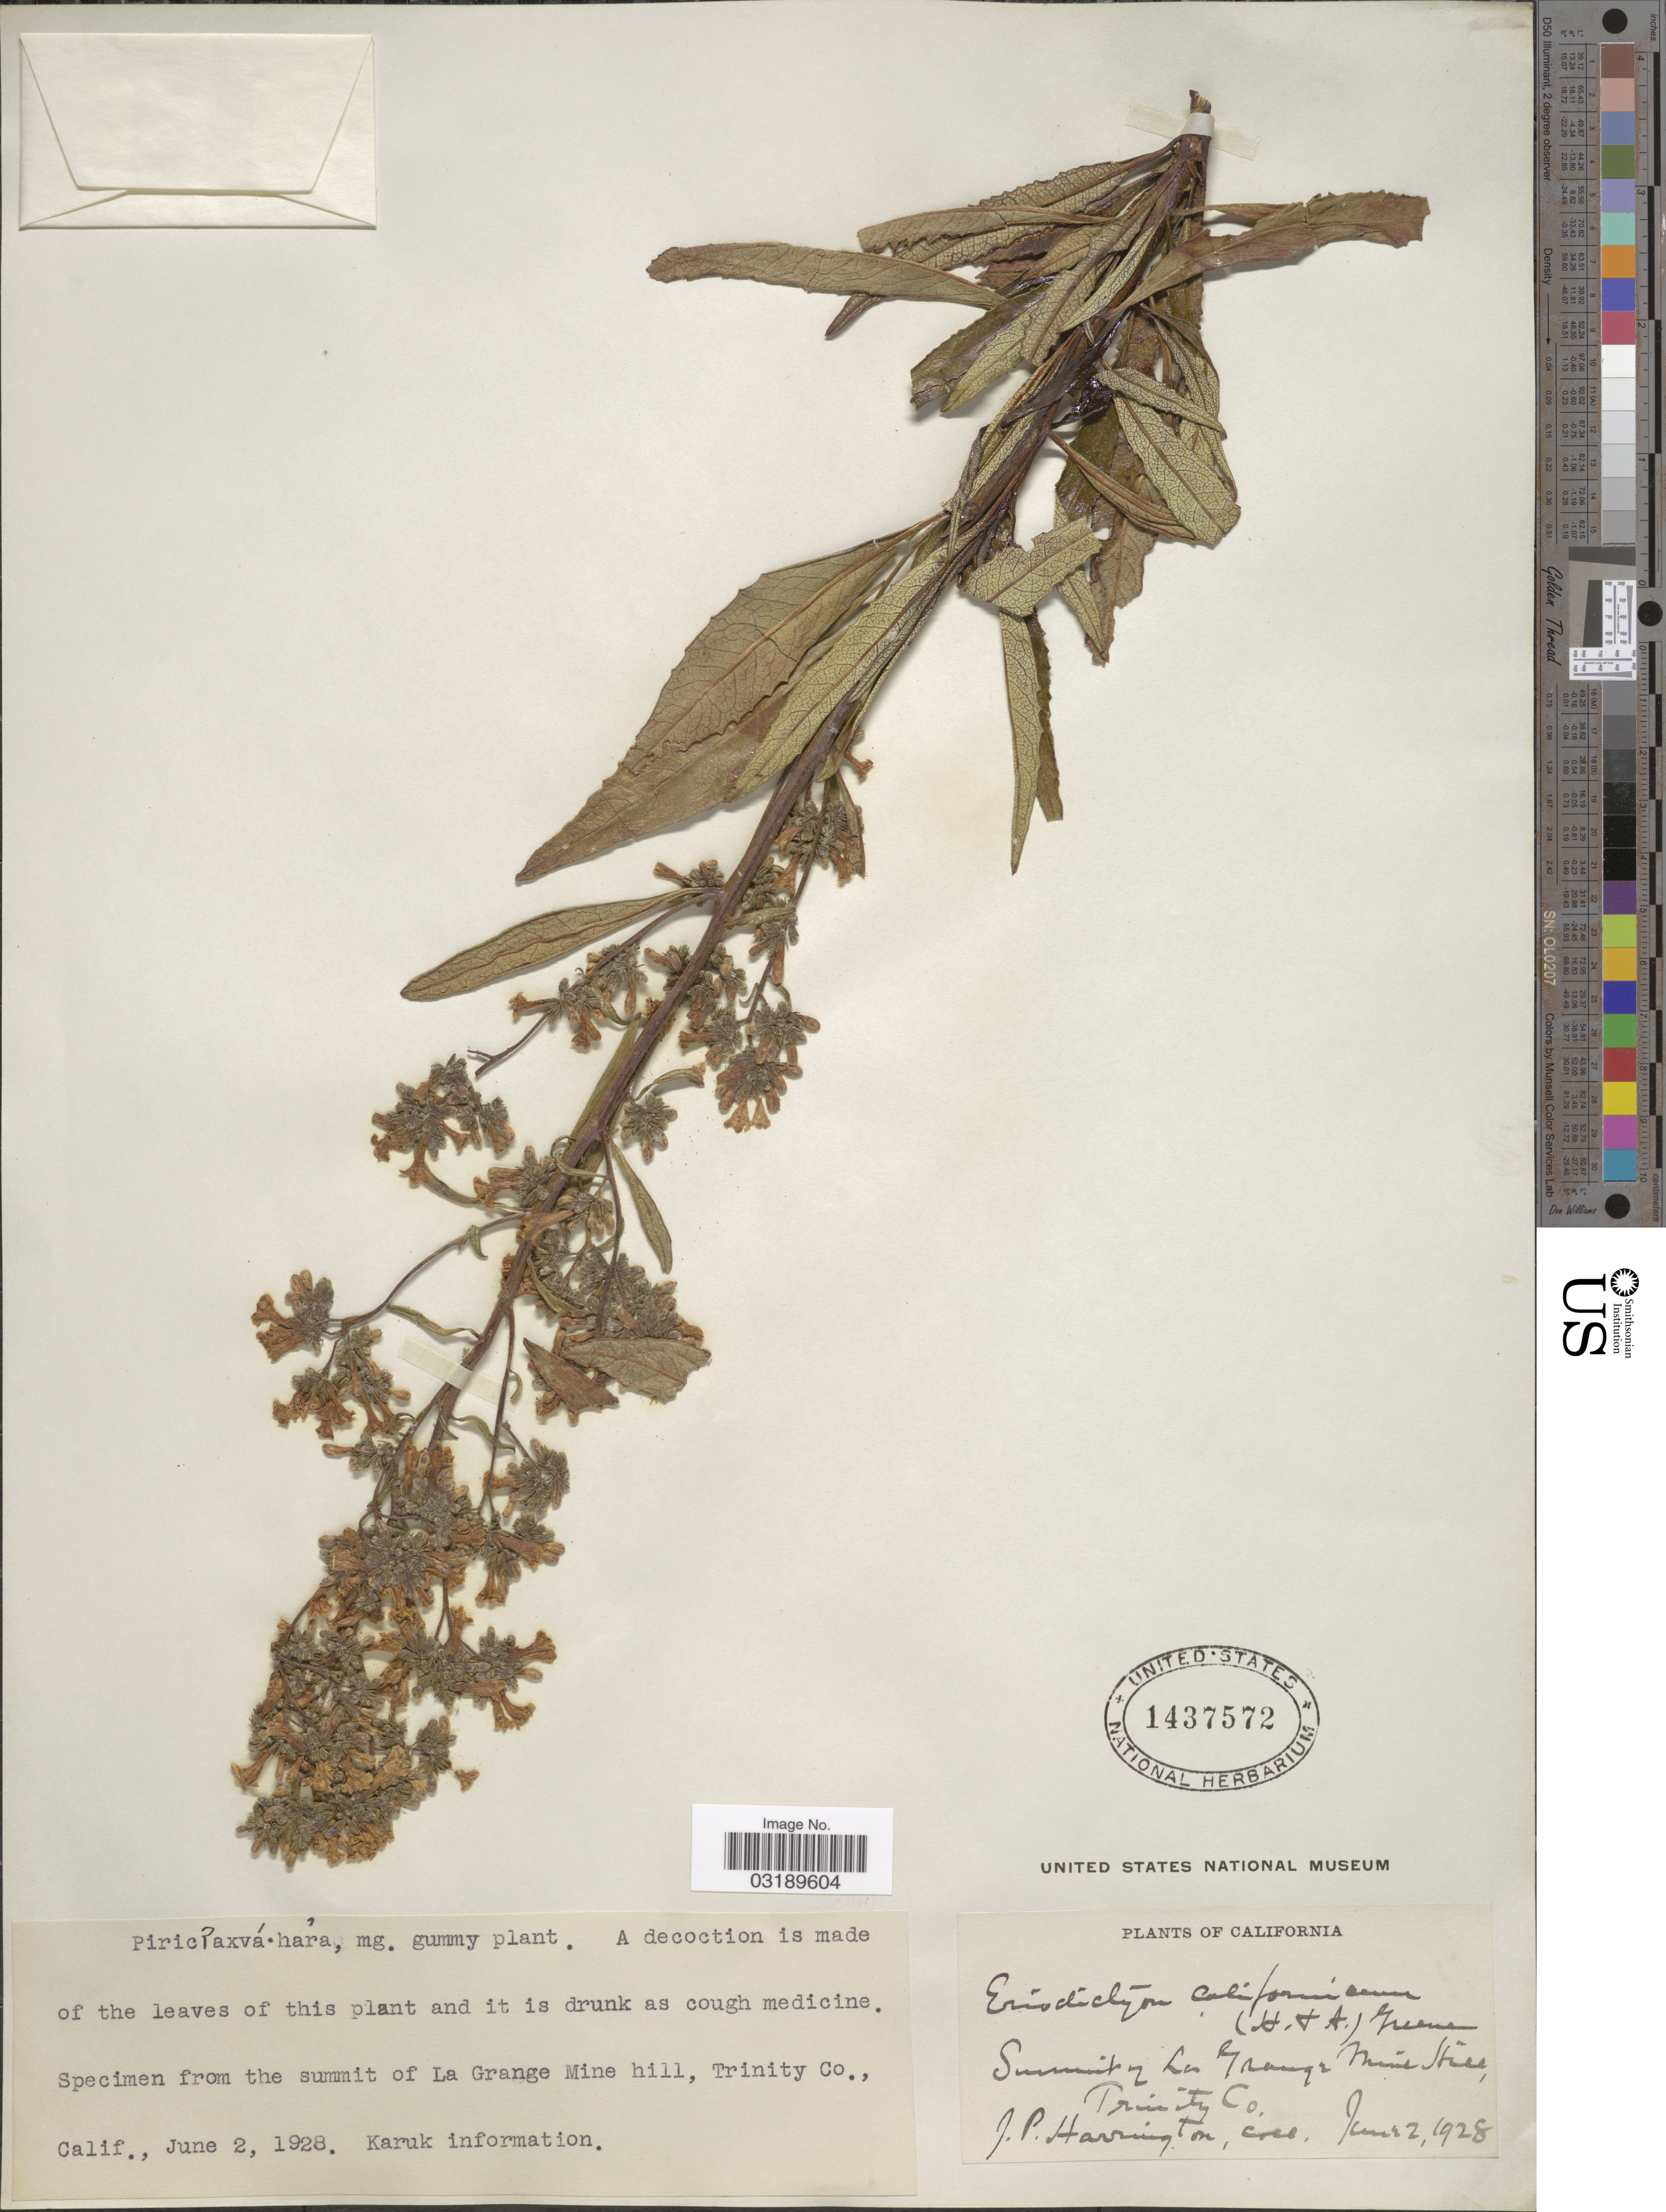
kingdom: Plantae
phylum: Tracheophyta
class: Magnoliopsida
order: Boraginales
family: Namaceae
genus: Eriodictyon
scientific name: Eriodictyon californicum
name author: (Hook. & Arn.) Torr.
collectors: J. Harrington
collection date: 1928-06-02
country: United States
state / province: California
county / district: Trinity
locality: Summit of La Grange Mine Hill, Trinity Co.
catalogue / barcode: US 1437572